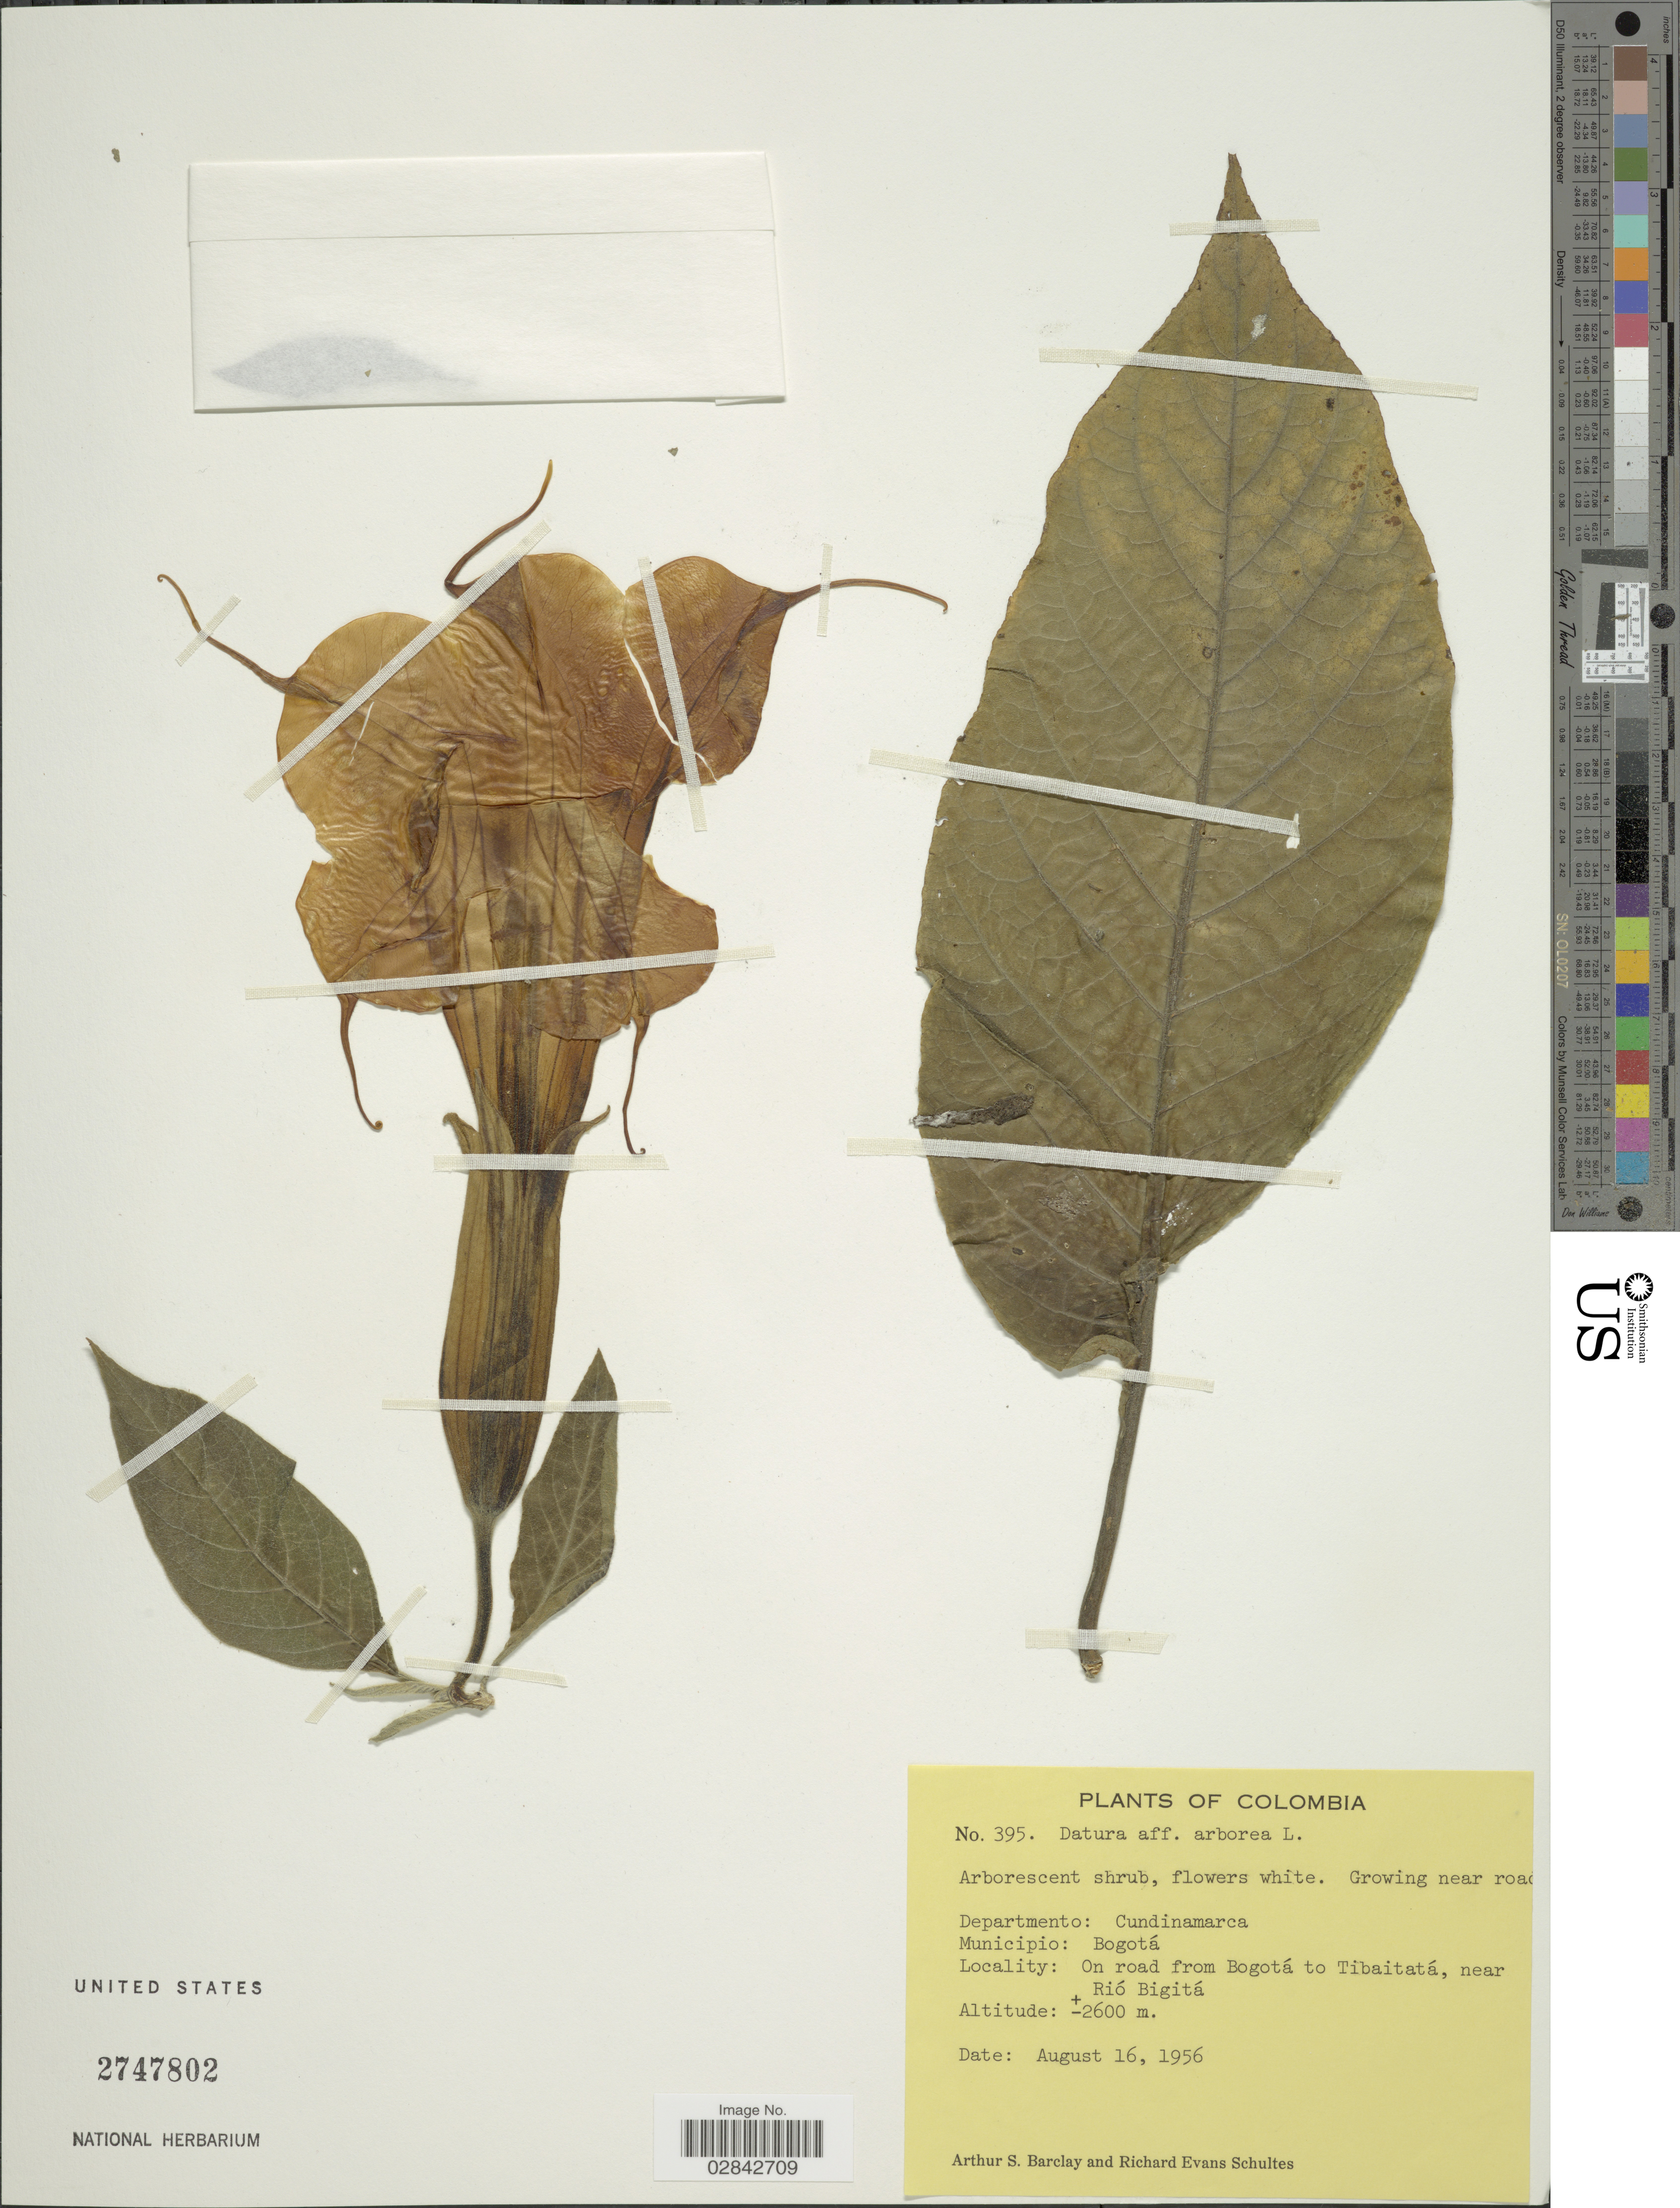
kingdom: Plantae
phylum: Tracheophyta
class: Magnoliopsida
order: Solanales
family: Solanaceae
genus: Brugmansia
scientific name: Brugmansia arborea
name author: (L.) Lagerh.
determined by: (US) Smithsonian Institution - National Museum of Natural History - Department of Botany (UNITED STATES)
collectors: A. S. Barclay & R. E. Schultes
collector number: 395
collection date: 1956-08-16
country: Colombia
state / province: Cundinamarca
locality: Departmento: Cundinamarca. Municipio/ Bogotá. On road between Bogotá and Tibaitatá near Río Bogotá.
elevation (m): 2600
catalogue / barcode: US 2747802